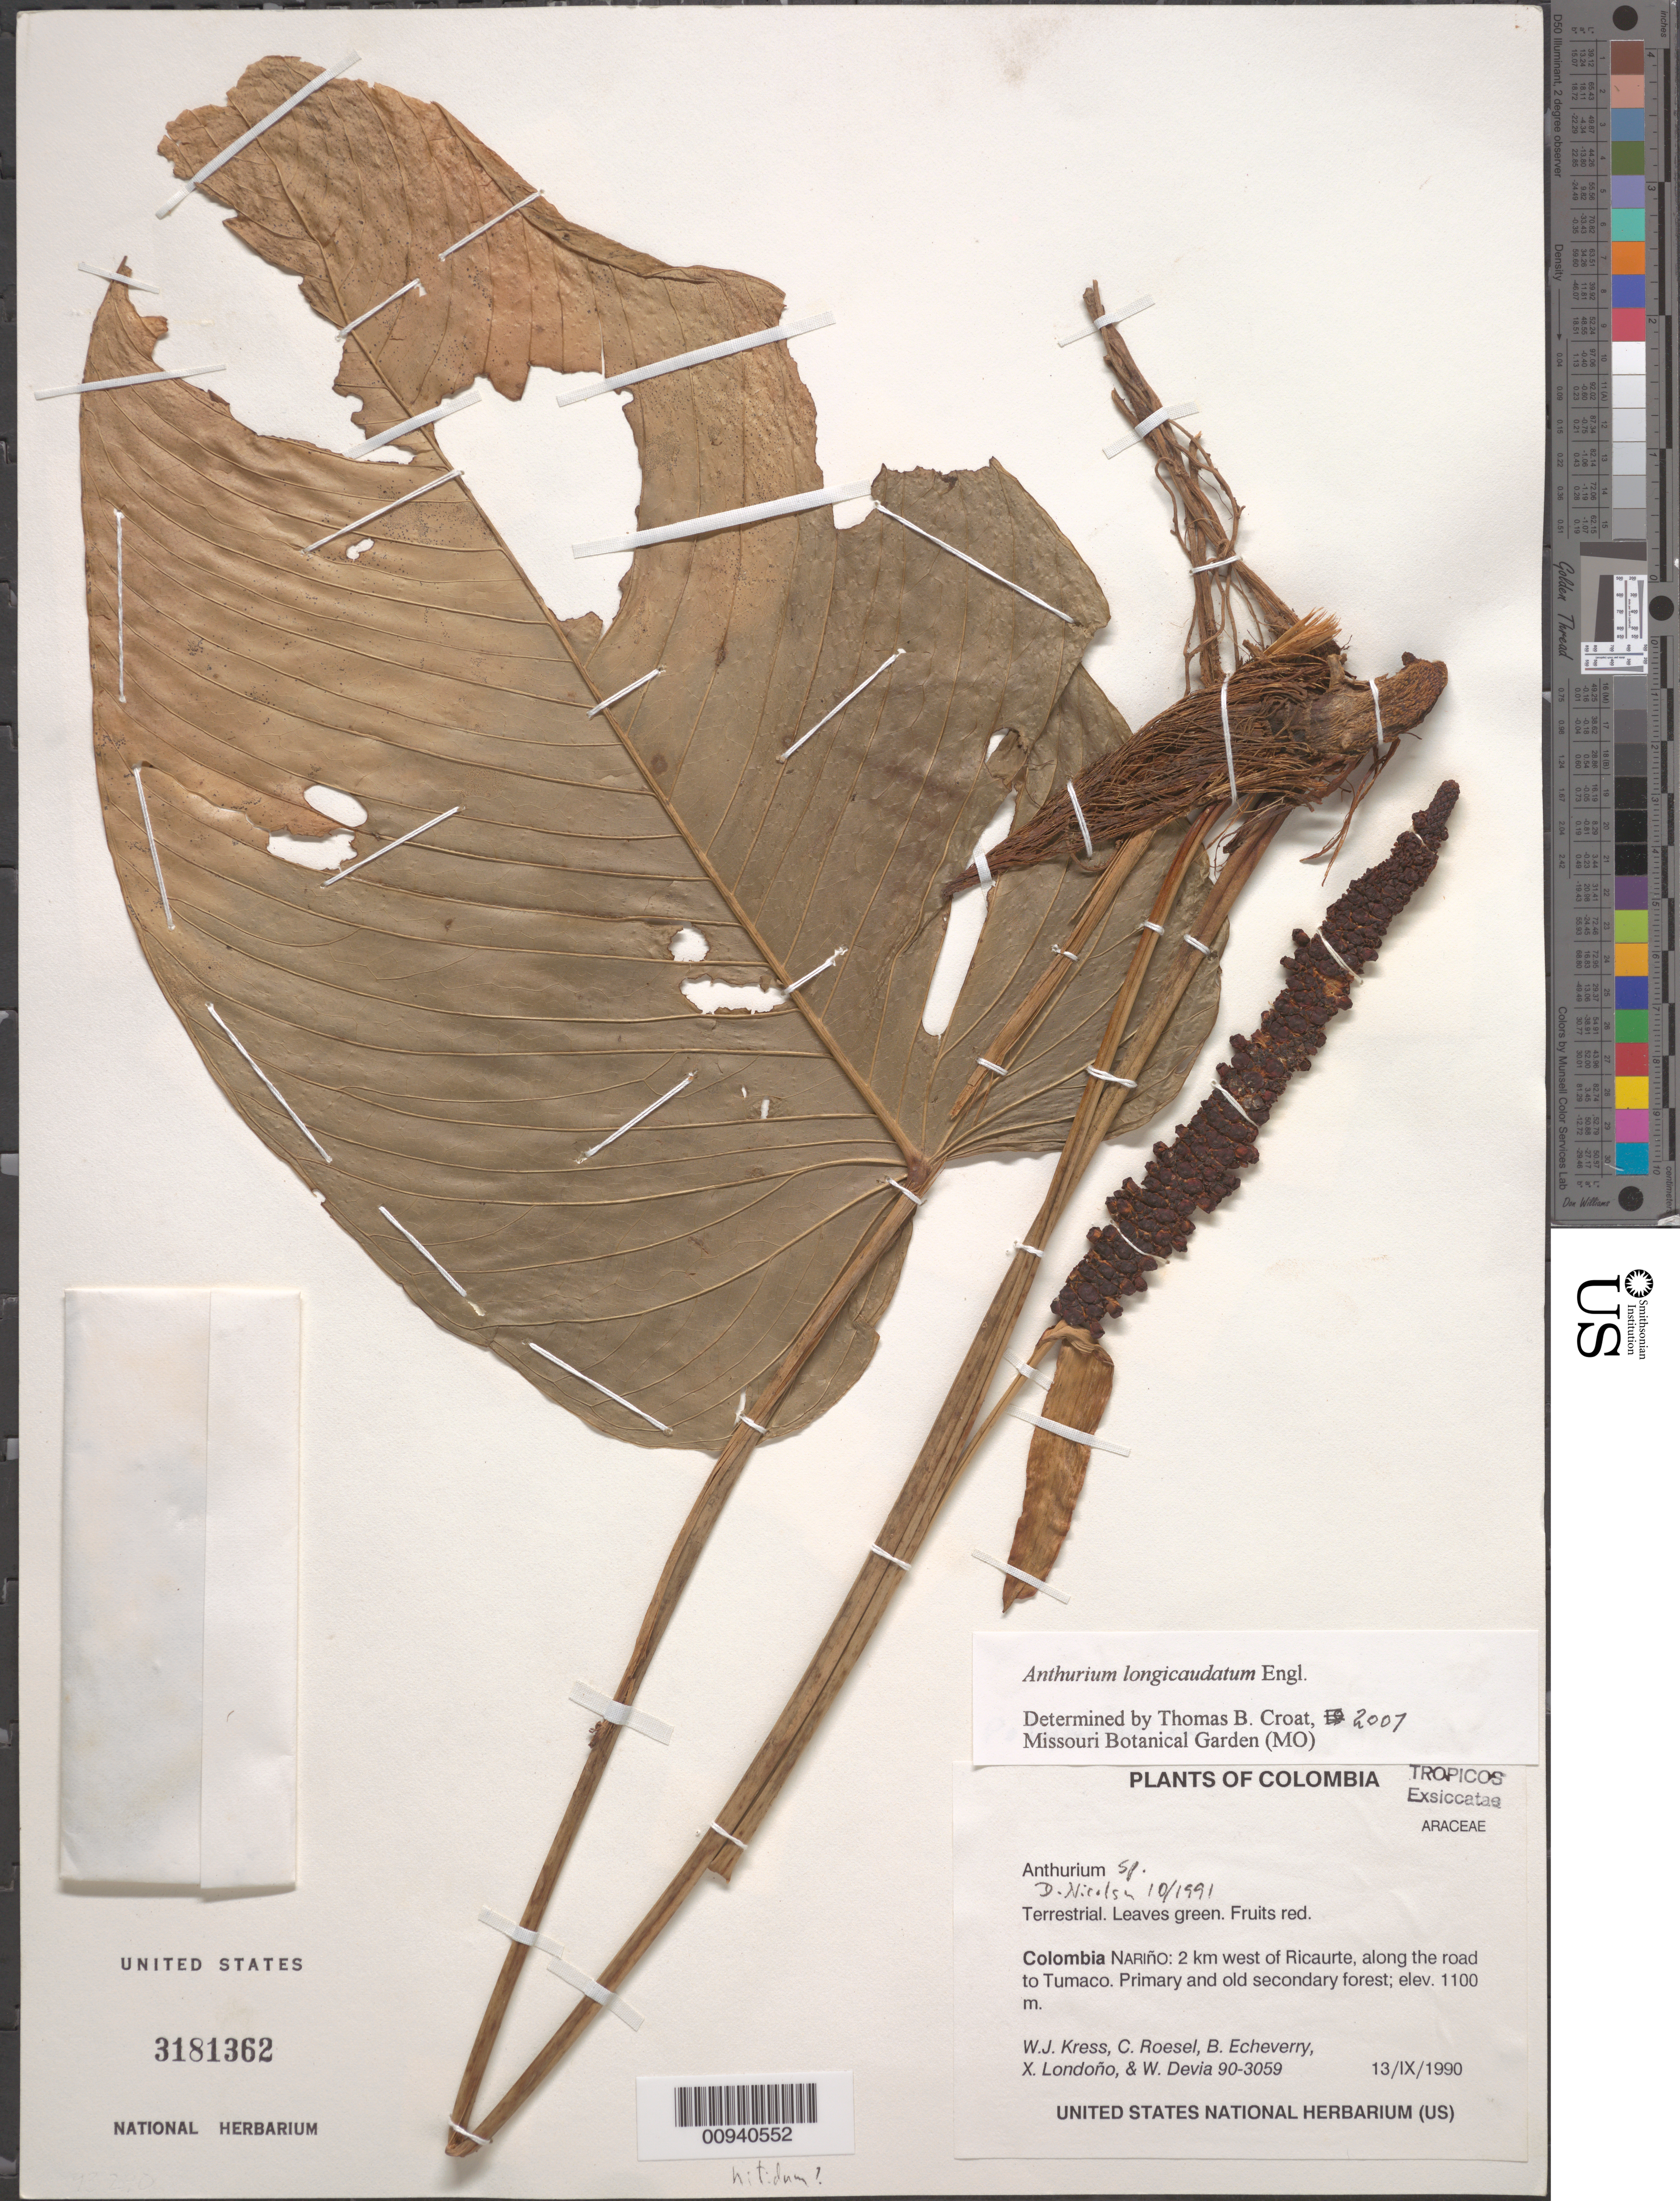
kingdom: Plantae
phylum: Tracheophyta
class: Liliopsida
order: Alismatales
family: Araceae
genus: Anthurium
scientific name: Anthurium longicaudatum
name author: Engl.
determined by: Croat, Thomas B., Missouri Botanical Garden (MO)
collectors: W. J. Kress, C. S. Roesel, B. Echeverry, X. Londoño & W. Devia A.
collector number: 90-3059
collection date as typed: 13 Sep 1990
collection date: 1990-09-13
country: Colombia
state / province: Nariño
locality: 2 km west of Ricaurte, along the road to Tumaco. Primary and old secondary forest.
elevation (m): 1100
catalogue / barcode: US 3181362